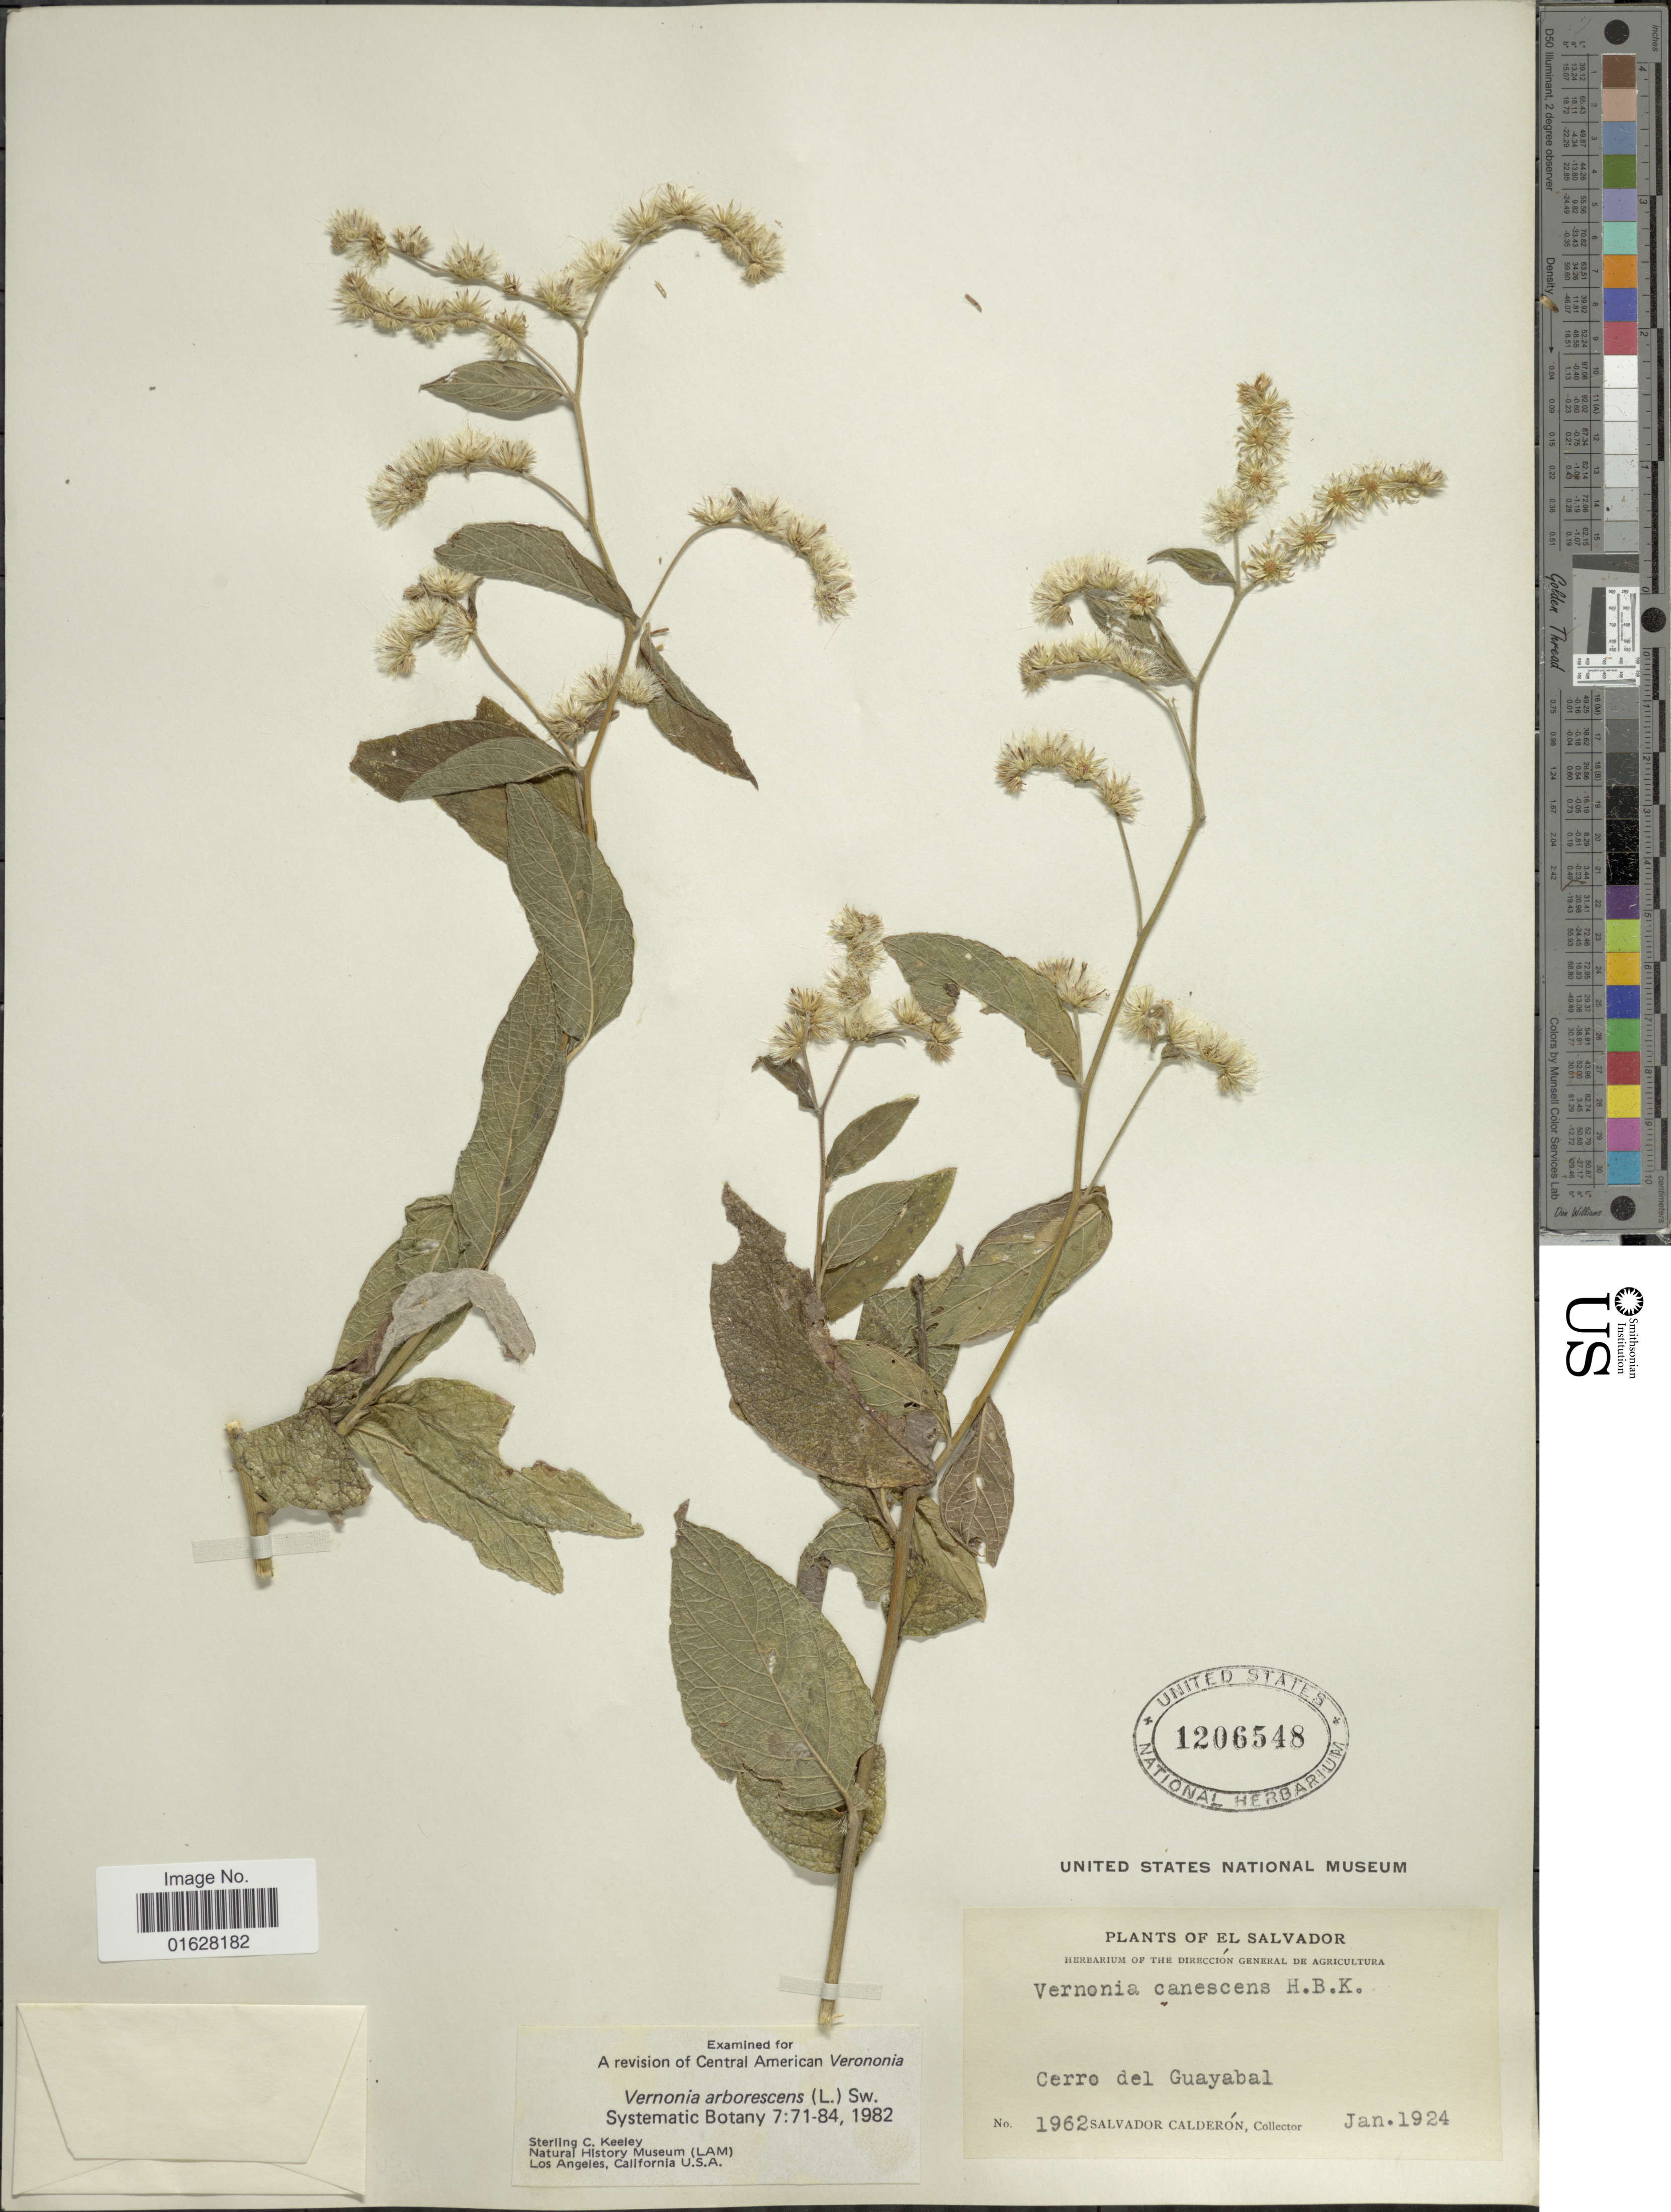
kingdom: Plantae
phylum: Tracheophyta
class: Magnoliopsida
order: Asterales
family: Asteraceae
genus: Lepidaploa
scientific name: Lepidaploa canescens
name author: (Kunth) H. Rob.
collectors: S. Calderón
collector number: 1962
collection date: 1924-01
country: El Salvador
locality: Cerro del Guayabal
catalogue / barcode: US 1206548